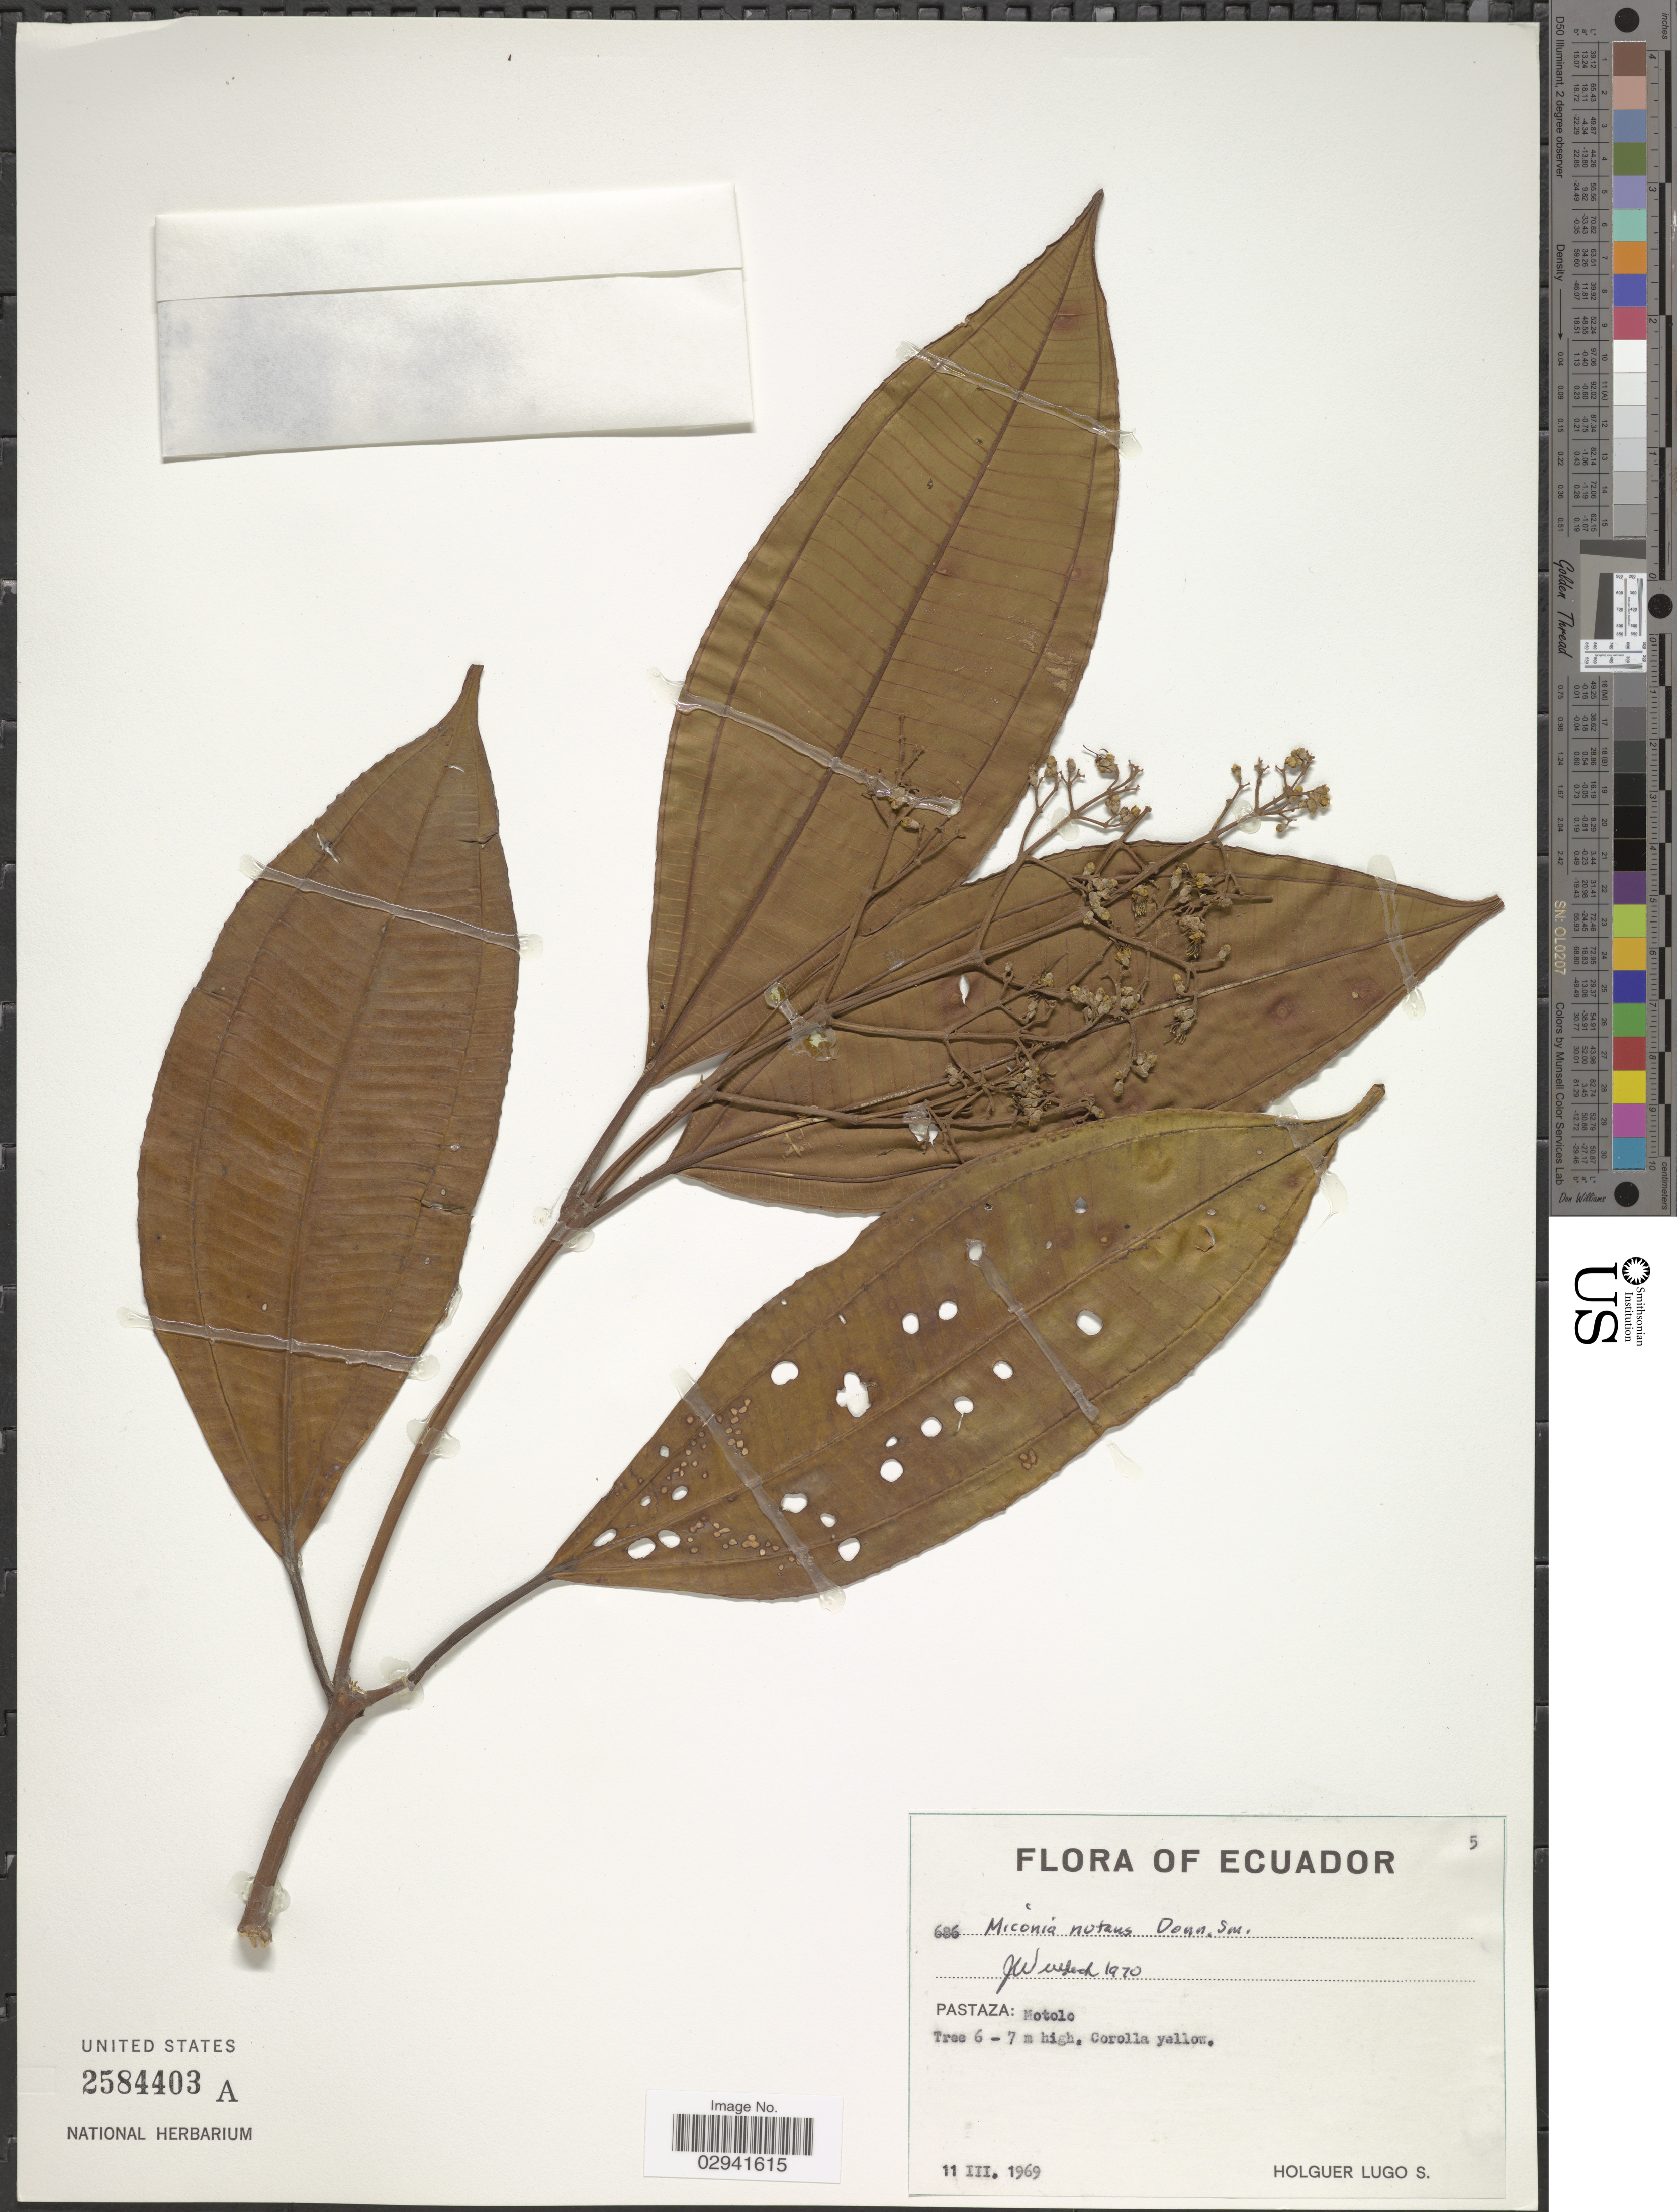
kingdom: Plantae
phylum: Tracheophyta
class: Magnoliopsida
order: Myrtales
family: Melastomataceae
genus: Miconia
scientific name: Miconia nutans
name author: Donn. Sm.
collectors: H. Lugo S.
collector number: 686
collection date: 1969-03-11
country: Ecuador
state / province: Pastaza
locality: Motolo.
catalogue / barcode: US 2584403A